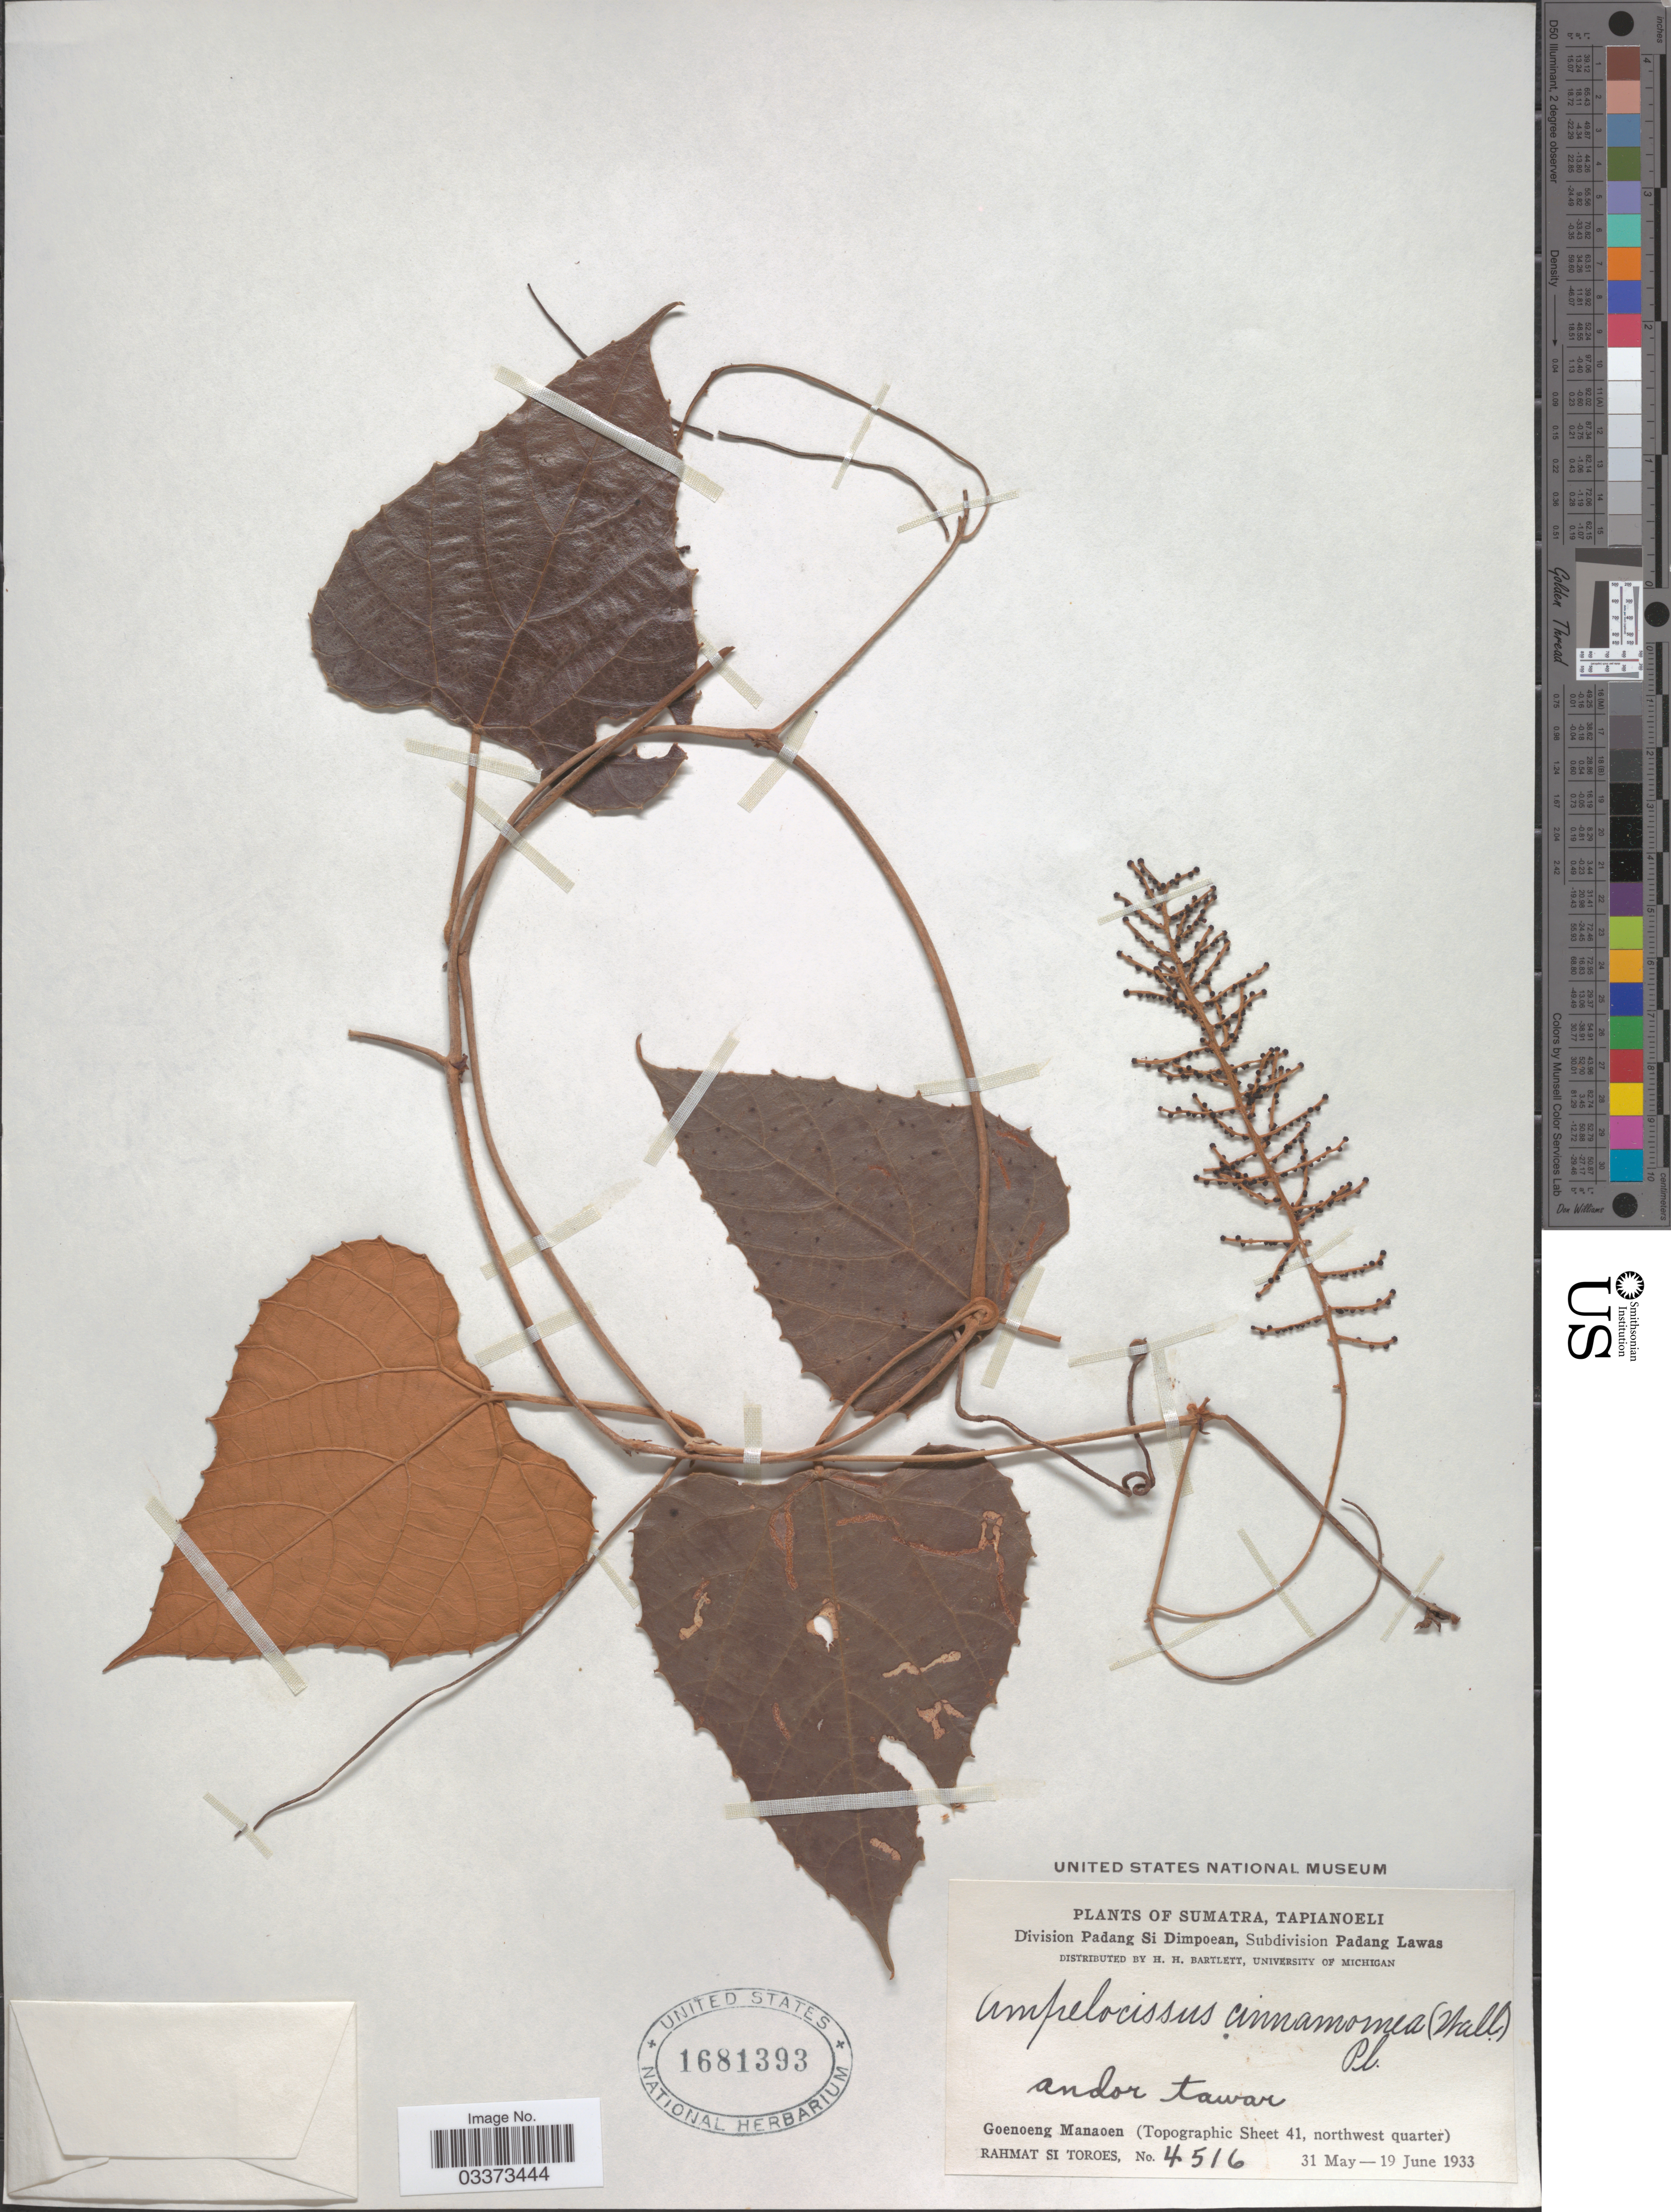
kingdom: Plantae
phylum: Tracheophyta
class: Magnoliopsida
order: Vitales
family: Vitaceae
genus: Ampelocissus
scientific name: Ampelocissus cinnamomea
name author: (Wall.) Planch.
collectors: Rahmat Si Boeea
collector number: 4516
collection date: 1933-05-31/1933-06-19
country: Indonesia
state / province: Sumatra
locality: Tapianoeli. Division Padang Si Dimpoean, Subdivision Padang Lawas. Goenoeng Manaoen (Topographic Sheet 41, northwest quarter).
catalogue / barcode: US 1681393